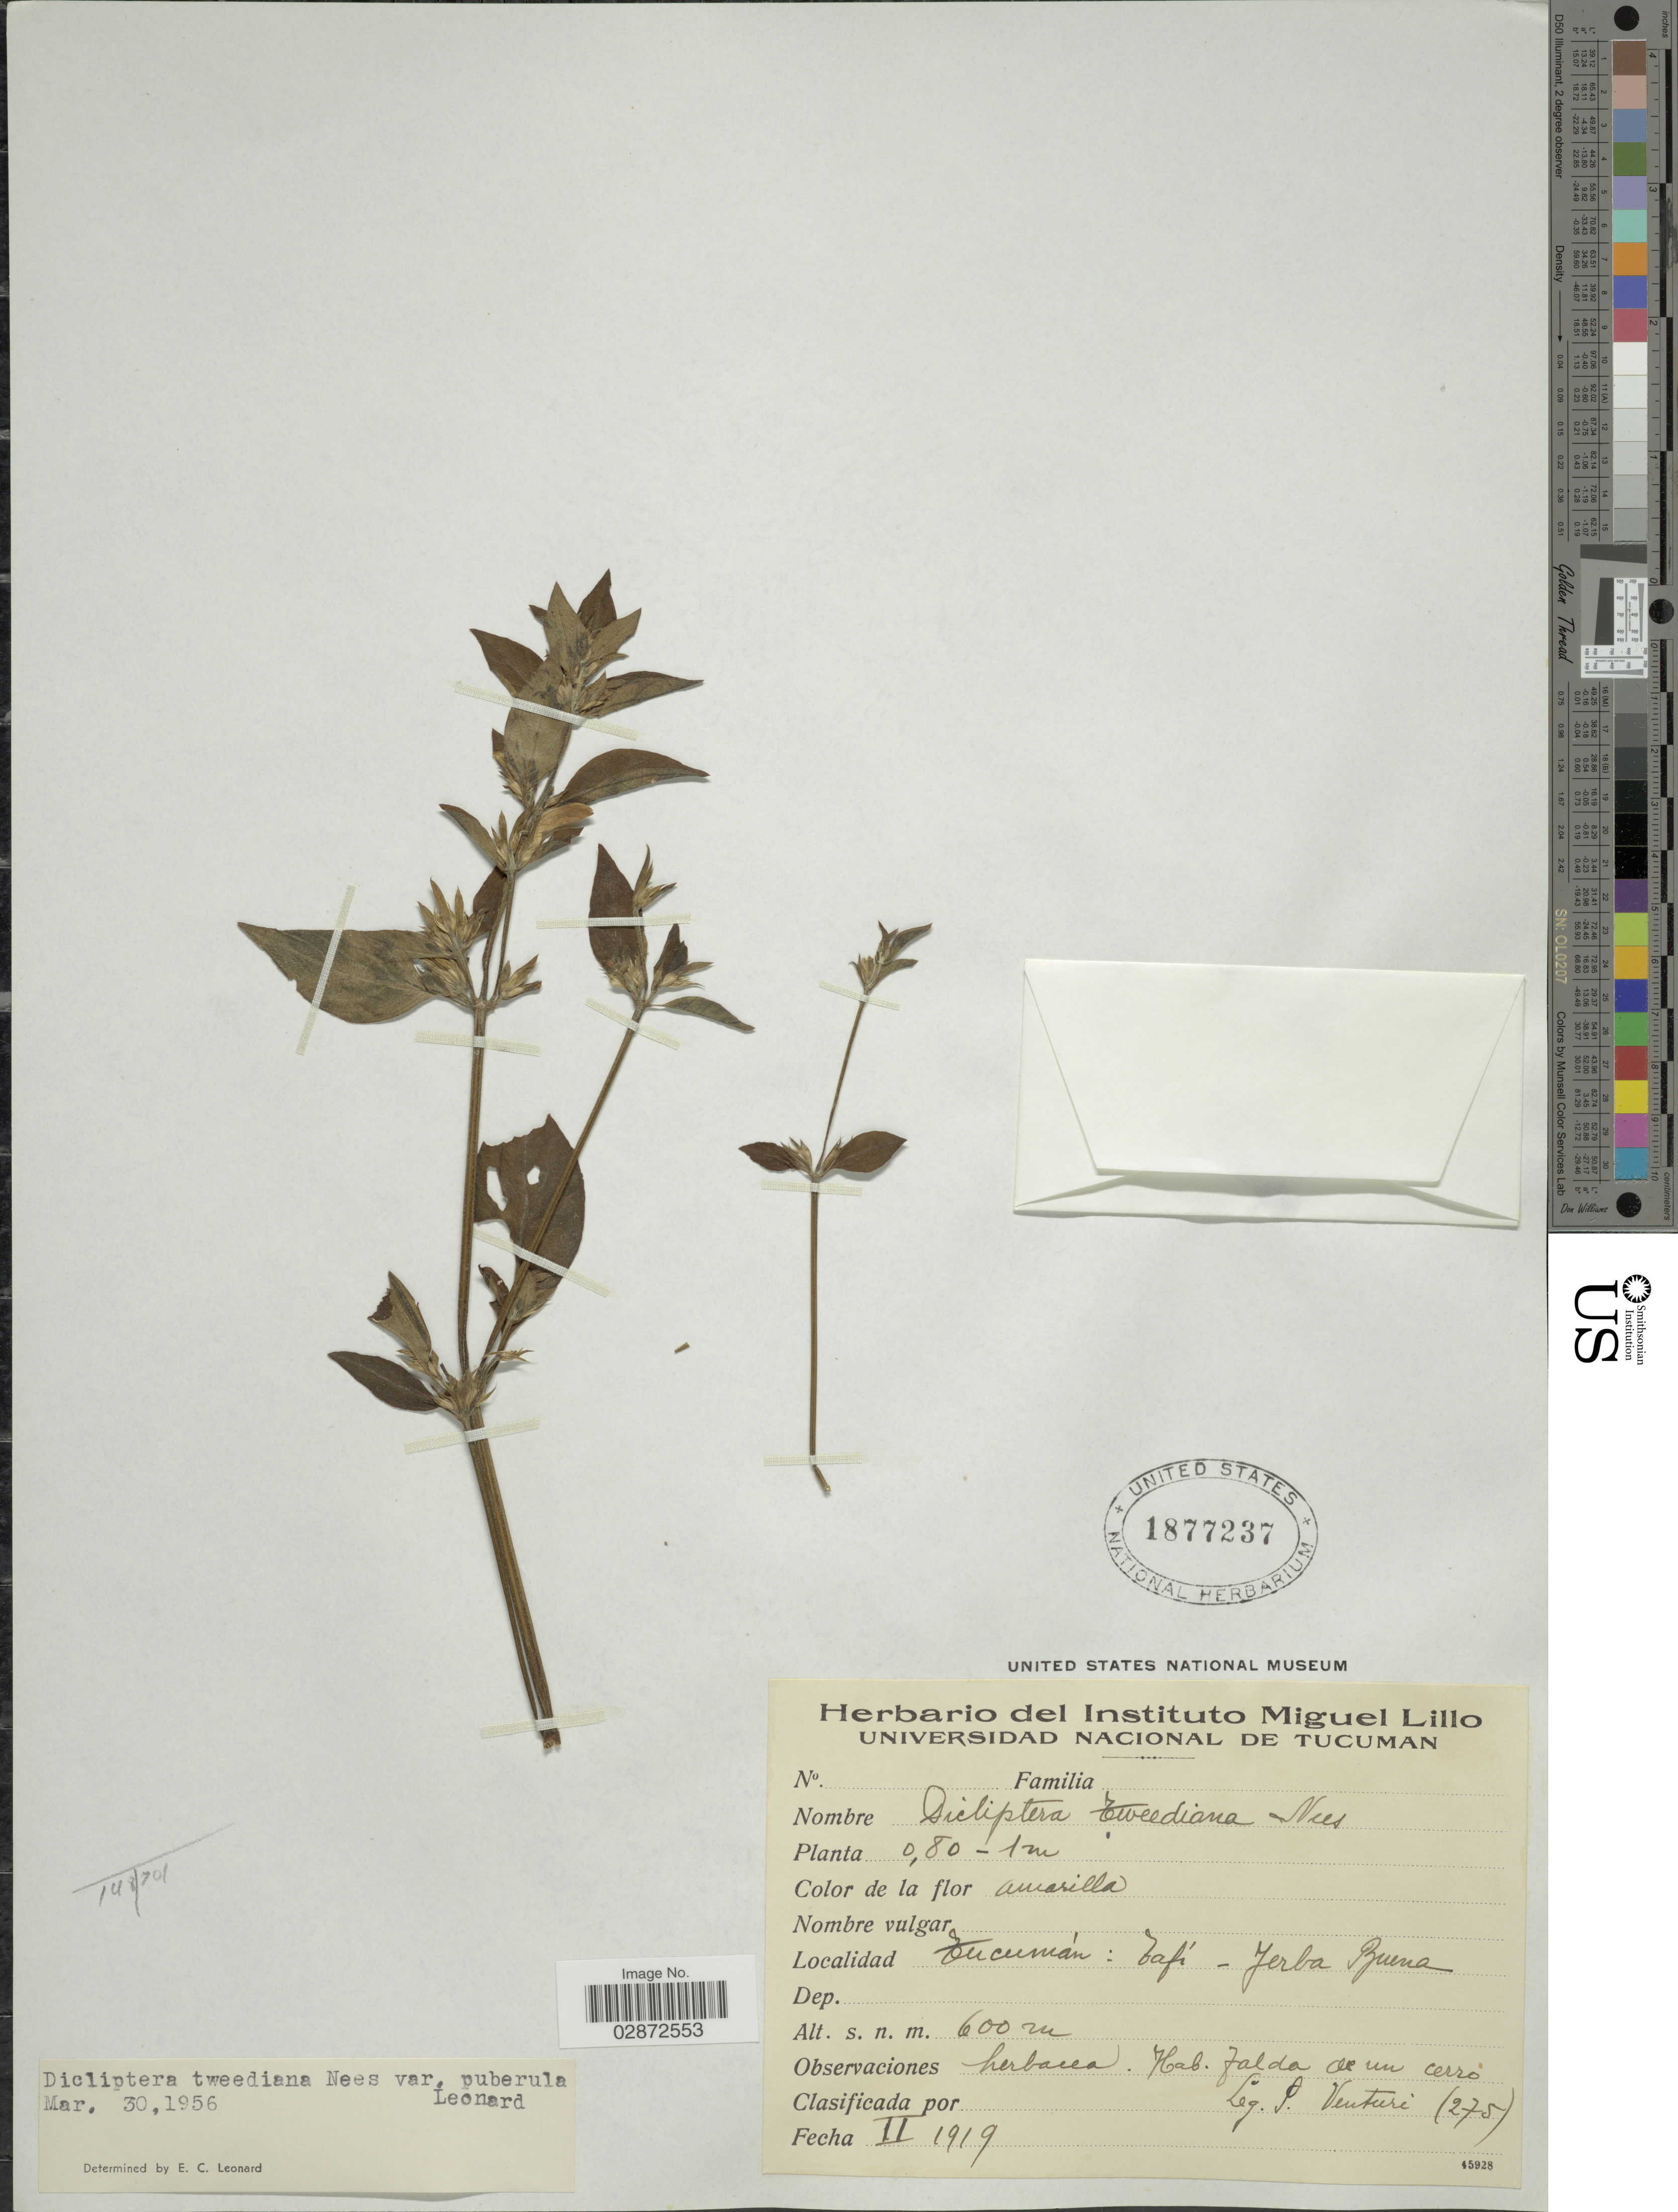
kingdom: Plantae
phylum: Tracheophyta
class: Magnoliopsida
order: Lamiales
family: Acanthaceae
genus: Dicliptera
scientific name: Dicliptera squarrosa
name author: Nees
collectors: S. Venturi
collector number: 275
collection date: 1919-02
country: Argentina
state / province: Tucuman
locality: Tucumán: Tafi-Jerba Buena.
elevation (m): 600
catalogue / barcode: US 1877237